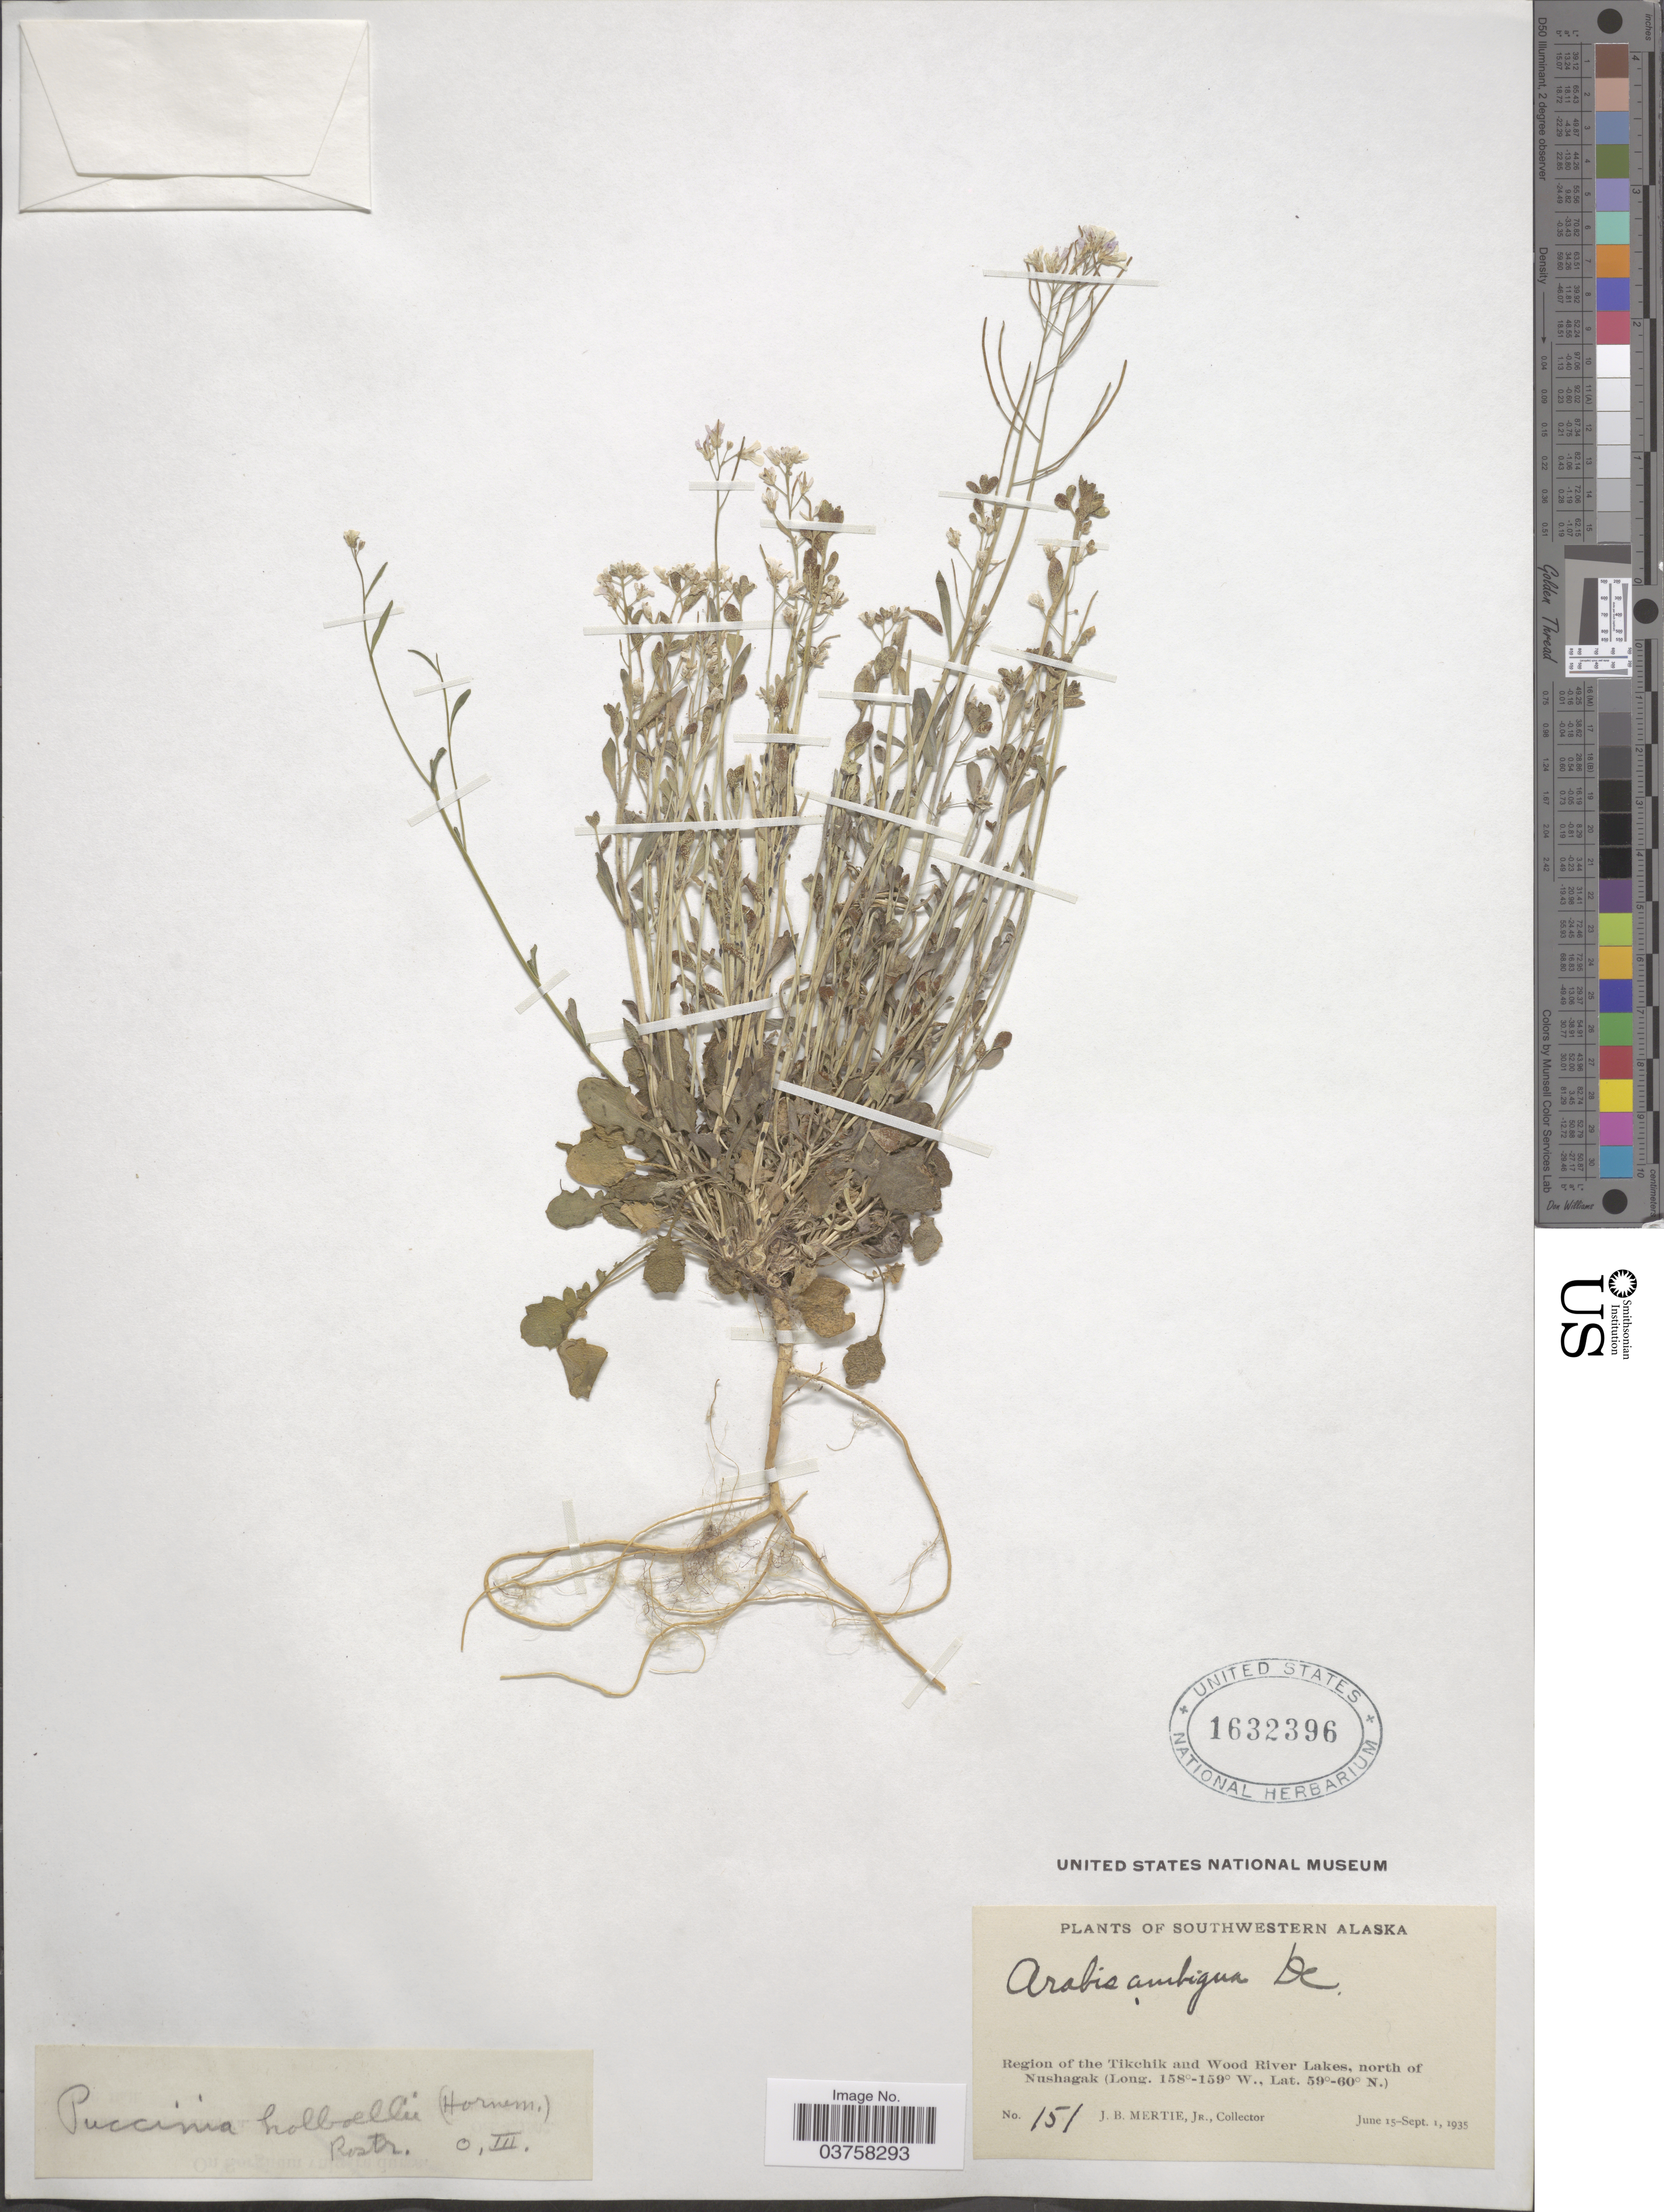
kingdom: Plantae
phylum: Tracheophyta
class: Magnoliopsida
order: Brassicales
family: Brassicaceae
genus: Arabidopsis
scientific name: Arabidopsis lyrata subsp. kamchatica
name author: (Fisch. ex DC.) O'Kane & Al-Shehbaz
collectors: J. Mertie Jr.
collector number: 151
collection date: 1935-06-15/1935-09-01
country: United States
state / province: Alaska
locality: Southwestern Alaska. Region of the Tikchik and Wood River Lakes, north of Nushagak.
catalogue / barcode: US 1632396